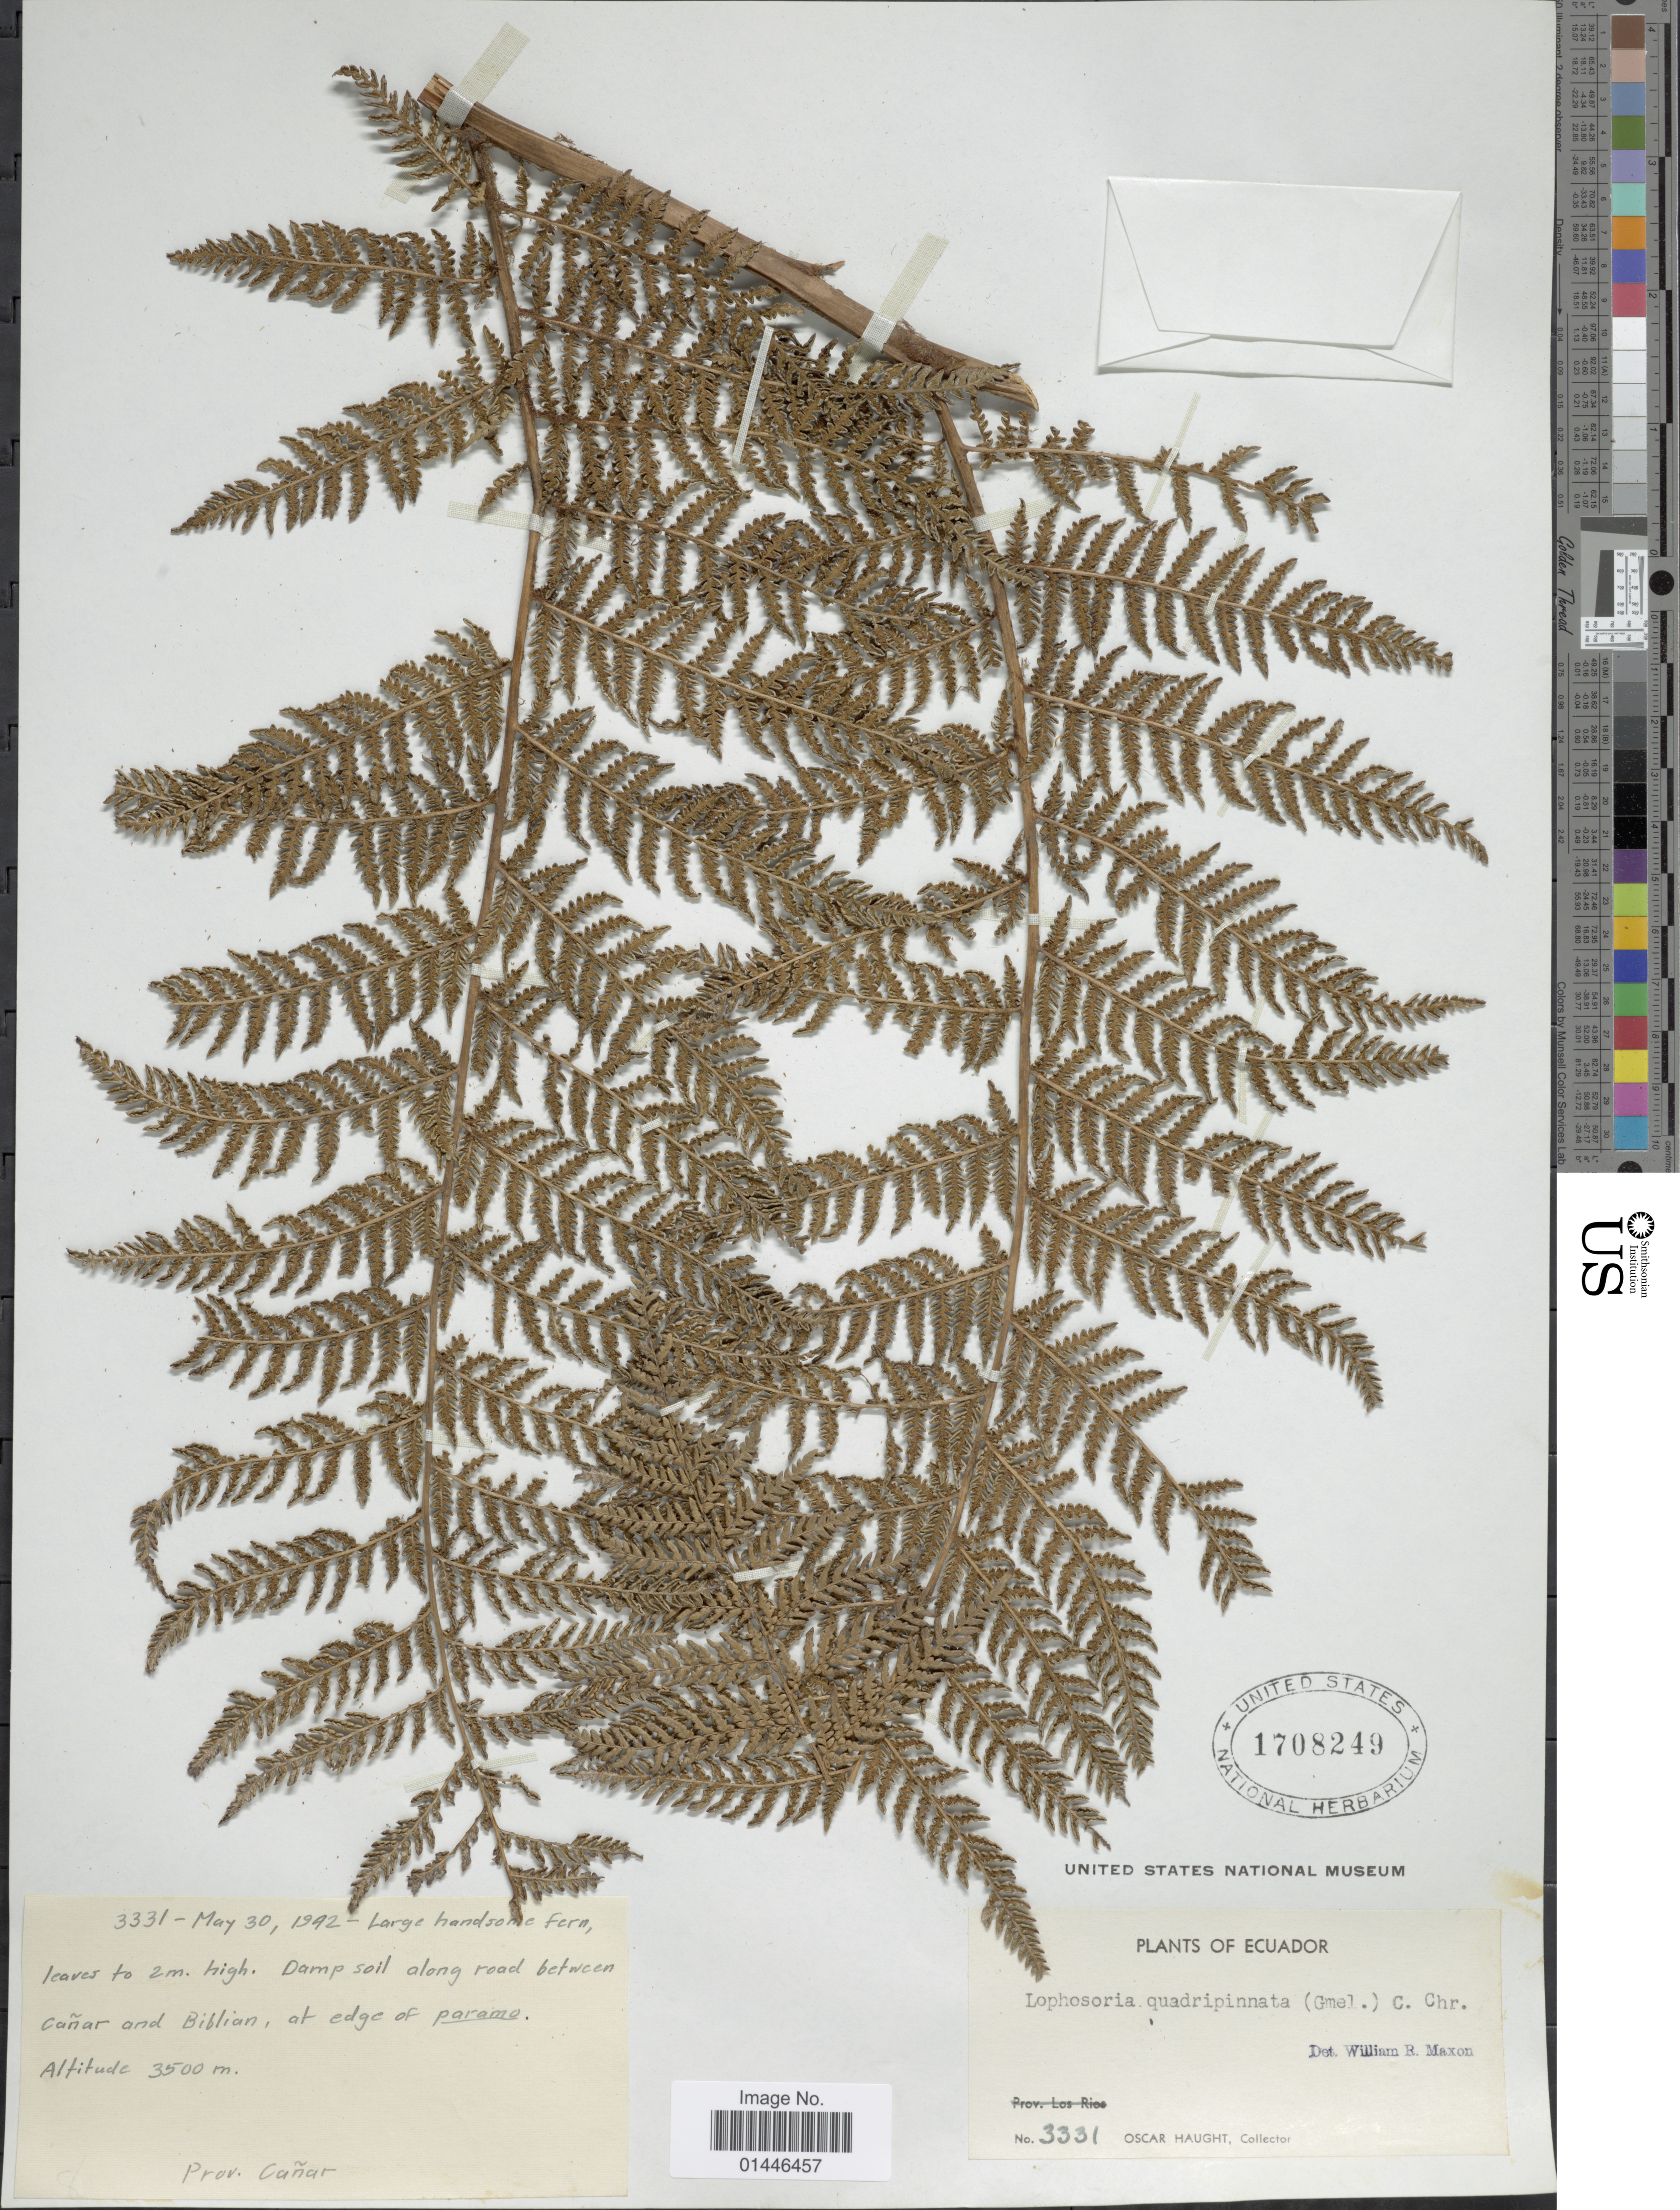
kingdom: Plantae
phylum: Tracheophyta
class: Polypodiopsida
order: Cyatheales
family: Dicksoniaceae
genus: Lophosoria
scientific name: Lophosoria quadripinnata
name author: (J.F. Gmel.) C. Chr.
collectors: O. Haught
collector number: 3331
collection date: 1942-05-30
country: Ecuador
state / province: Cañar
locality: Along road between Cañar and Biblian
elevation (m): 3500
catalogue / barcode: US 1708249